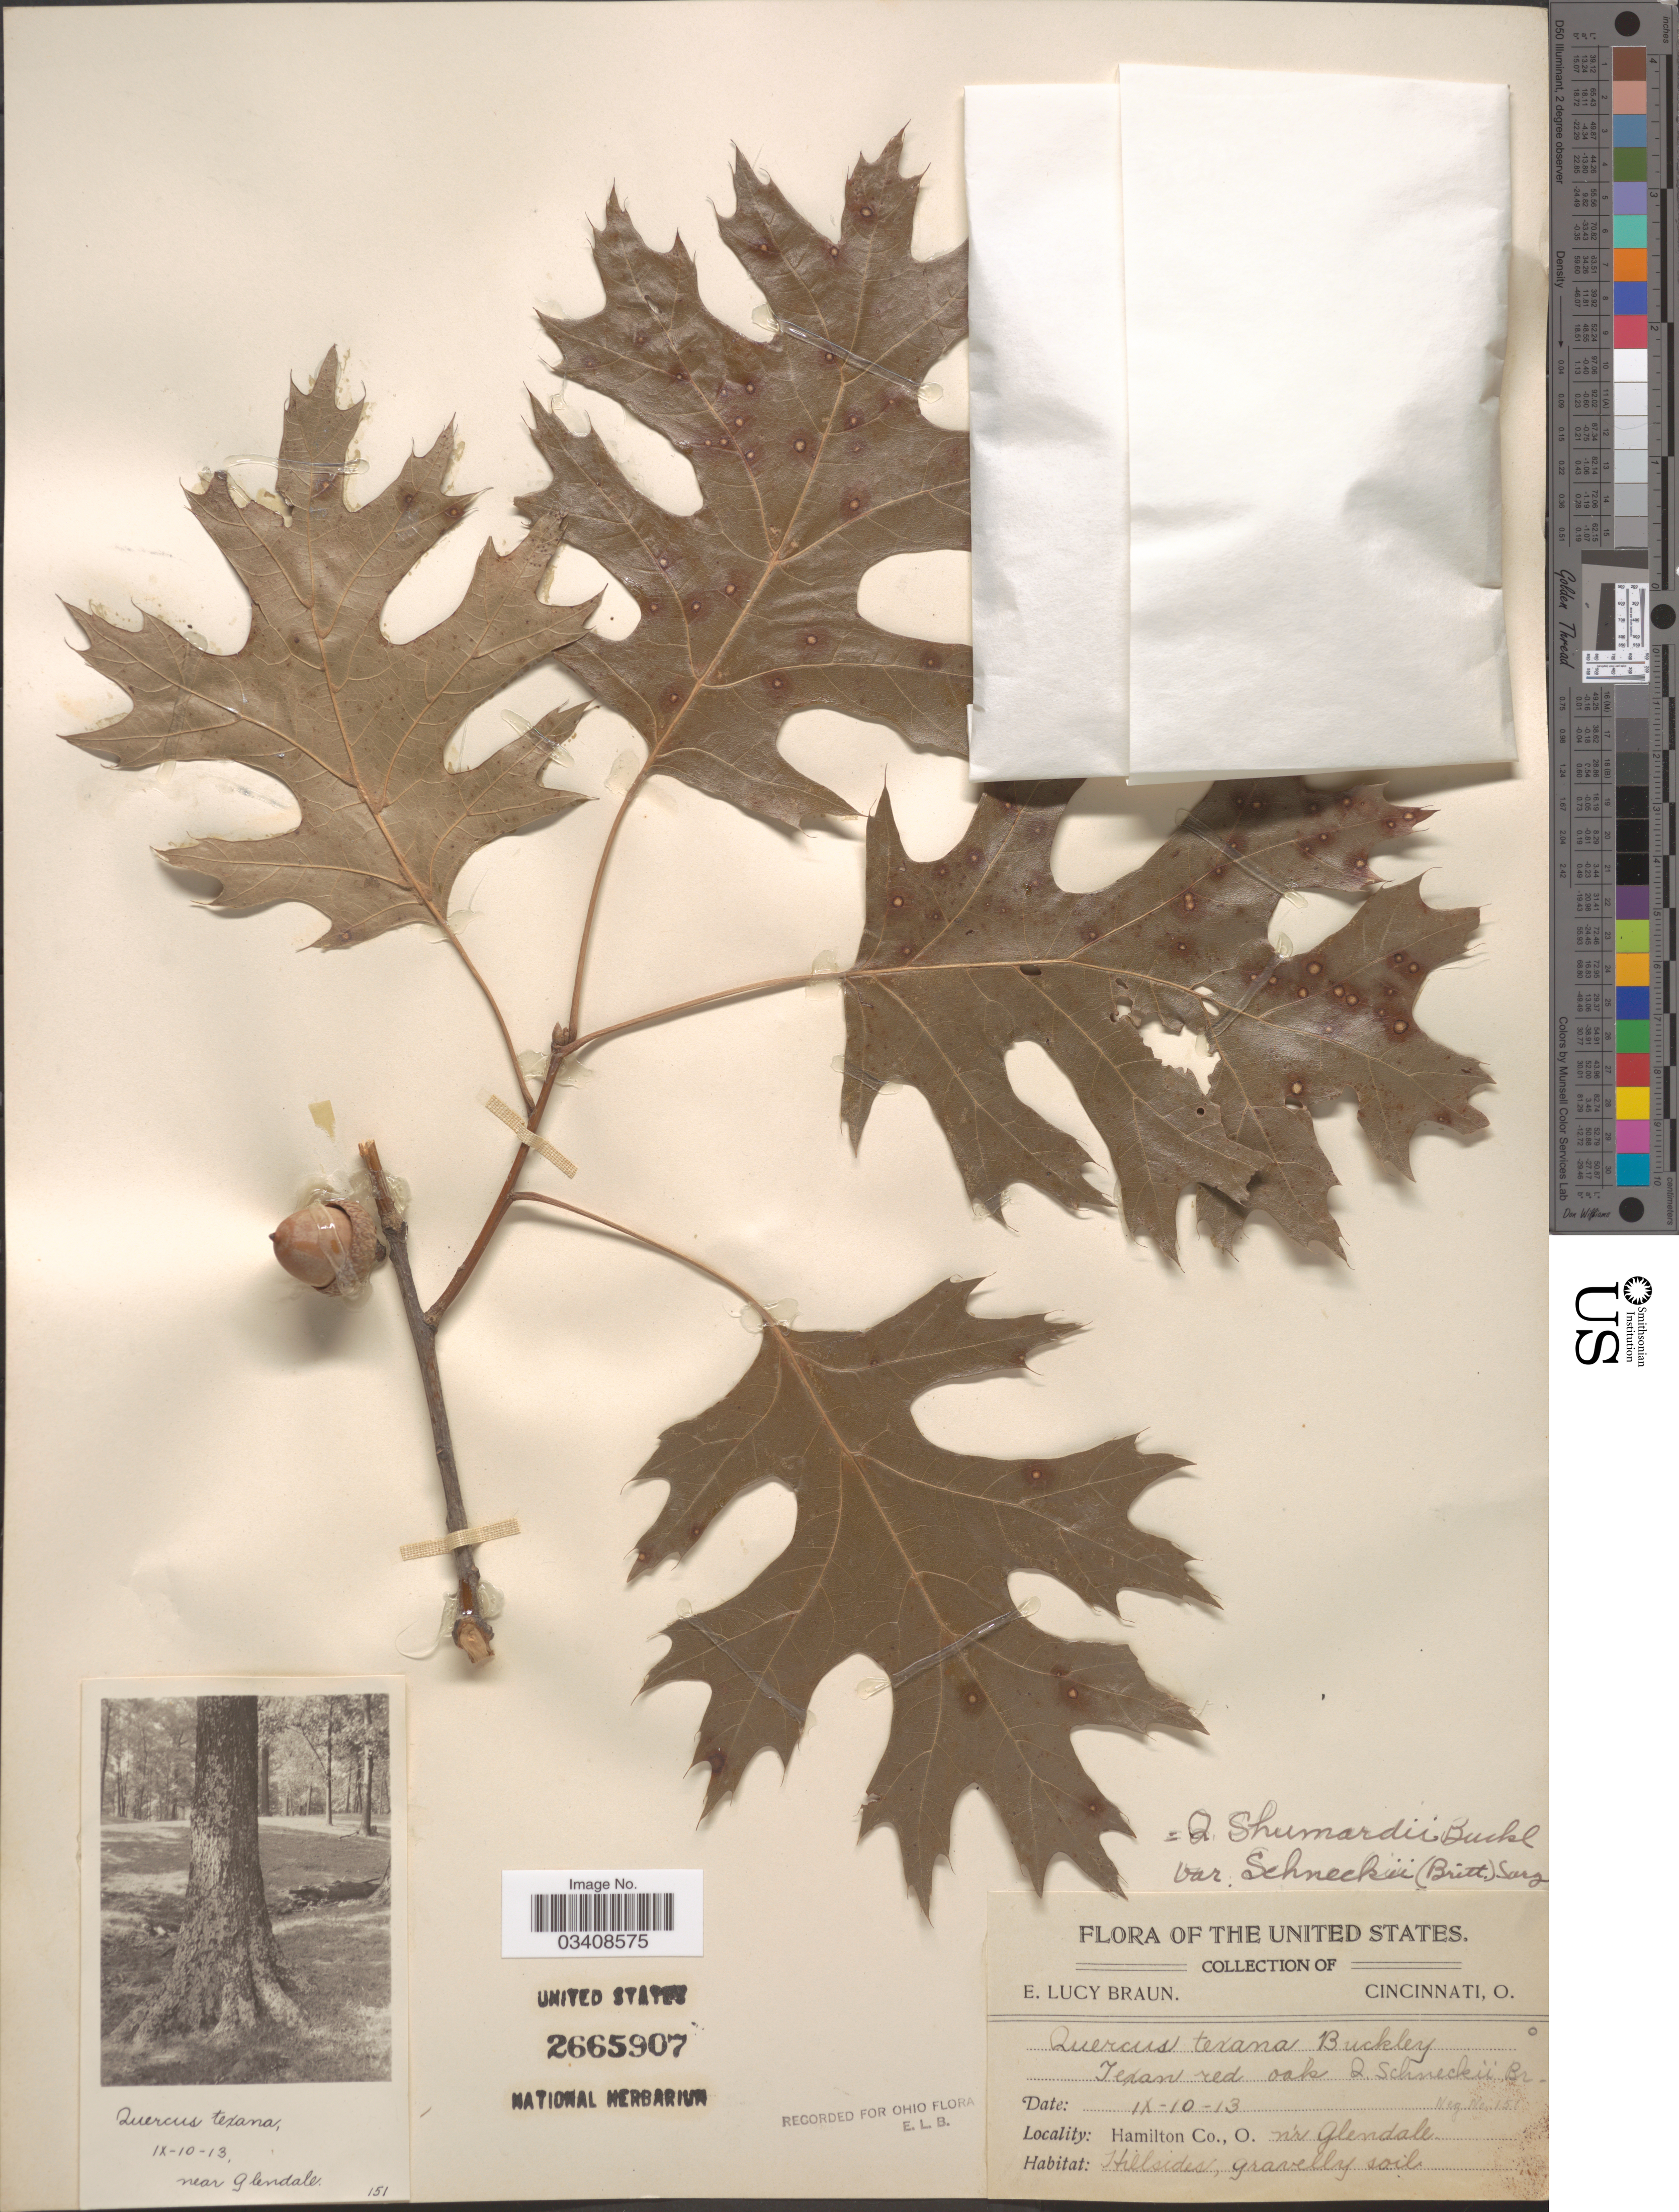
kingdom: Plantae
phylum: Tracheophyta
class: Magnoliopsida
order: Fagales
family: Fagaceae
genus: Quercus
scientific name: Quercus shumardii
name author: Buckley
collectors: E. L. Braun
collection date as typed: Transcribed d/m/y: 10/9/13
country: United States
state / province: Ohio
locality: Hamilton Co. N'r Glendale.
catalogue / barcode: US 2665907